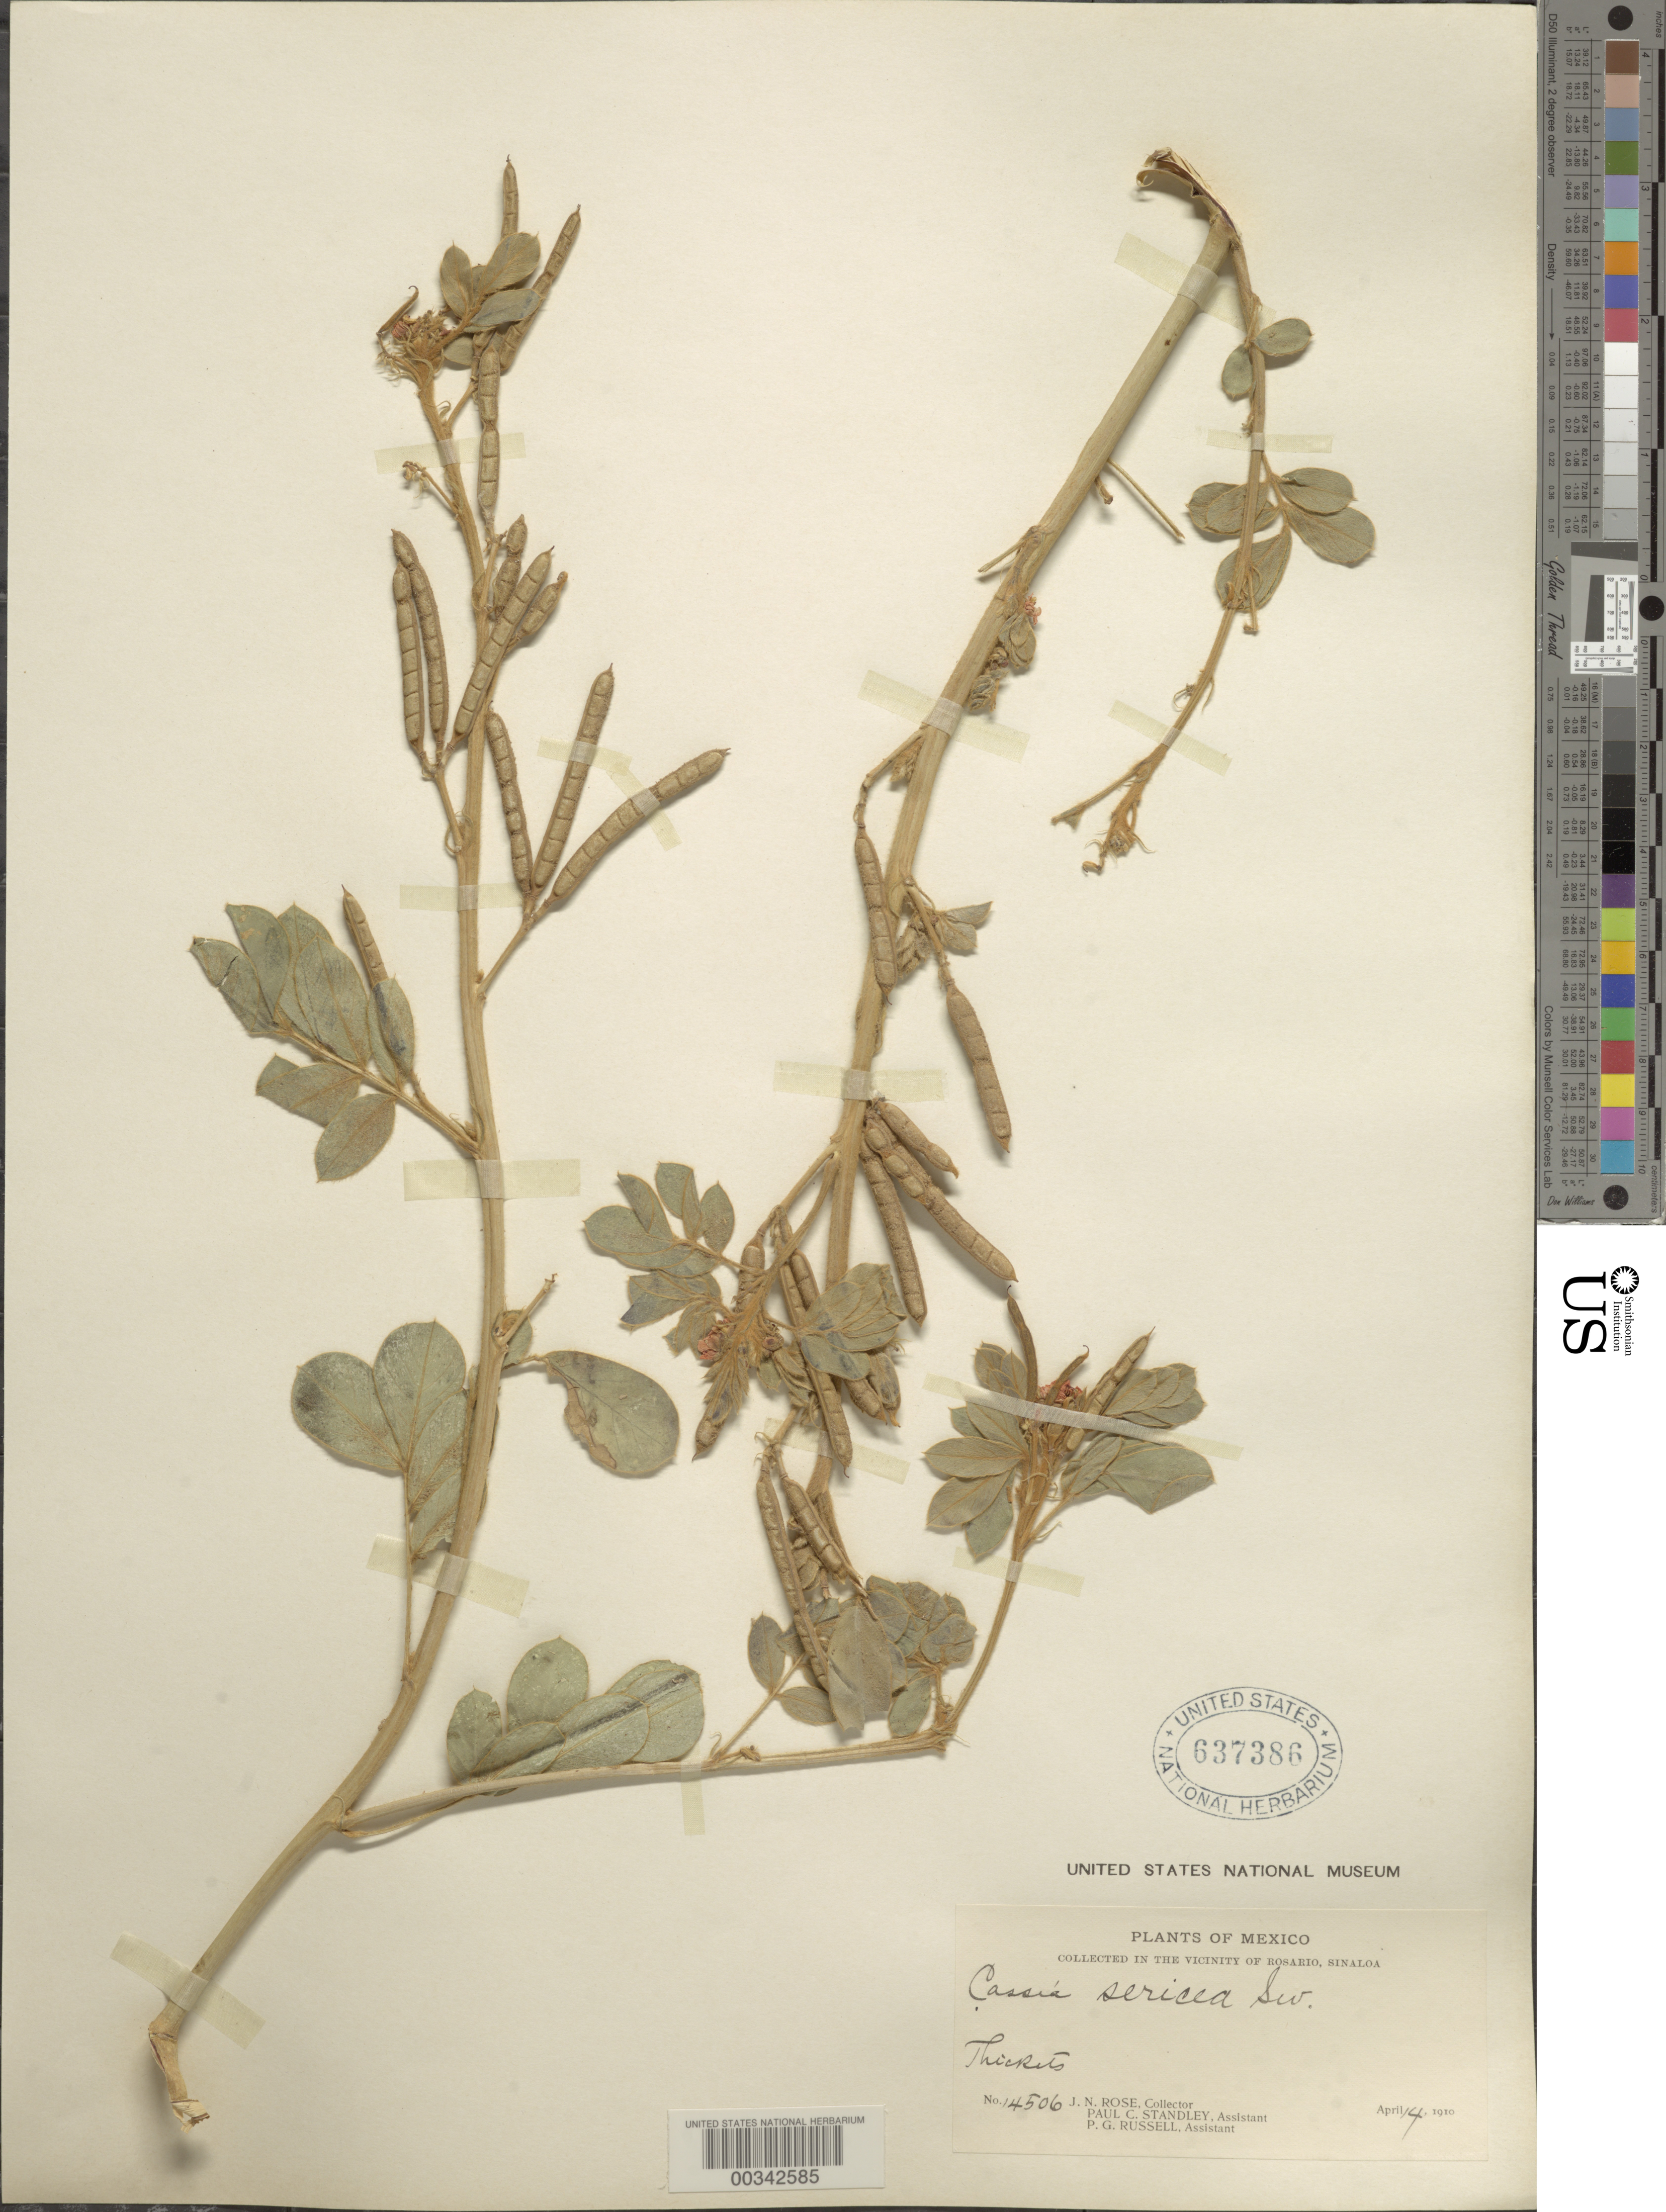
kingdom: Plantae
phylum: Tracheophyta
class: Magnoliopsida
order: Fabales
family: Fabaceae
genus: Senna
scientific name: Senna uniflora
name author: (Mill.) H.S. Irwin & Barneby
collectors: J. N. Rose, P. C. Standley & P. G. Russell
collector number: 14506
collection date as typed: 14 Apr 1910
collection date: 1910-04-14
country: Mexico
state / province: Sinaloa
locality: In the vicinity of Rosario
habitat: Thickets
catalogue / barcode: US 637386